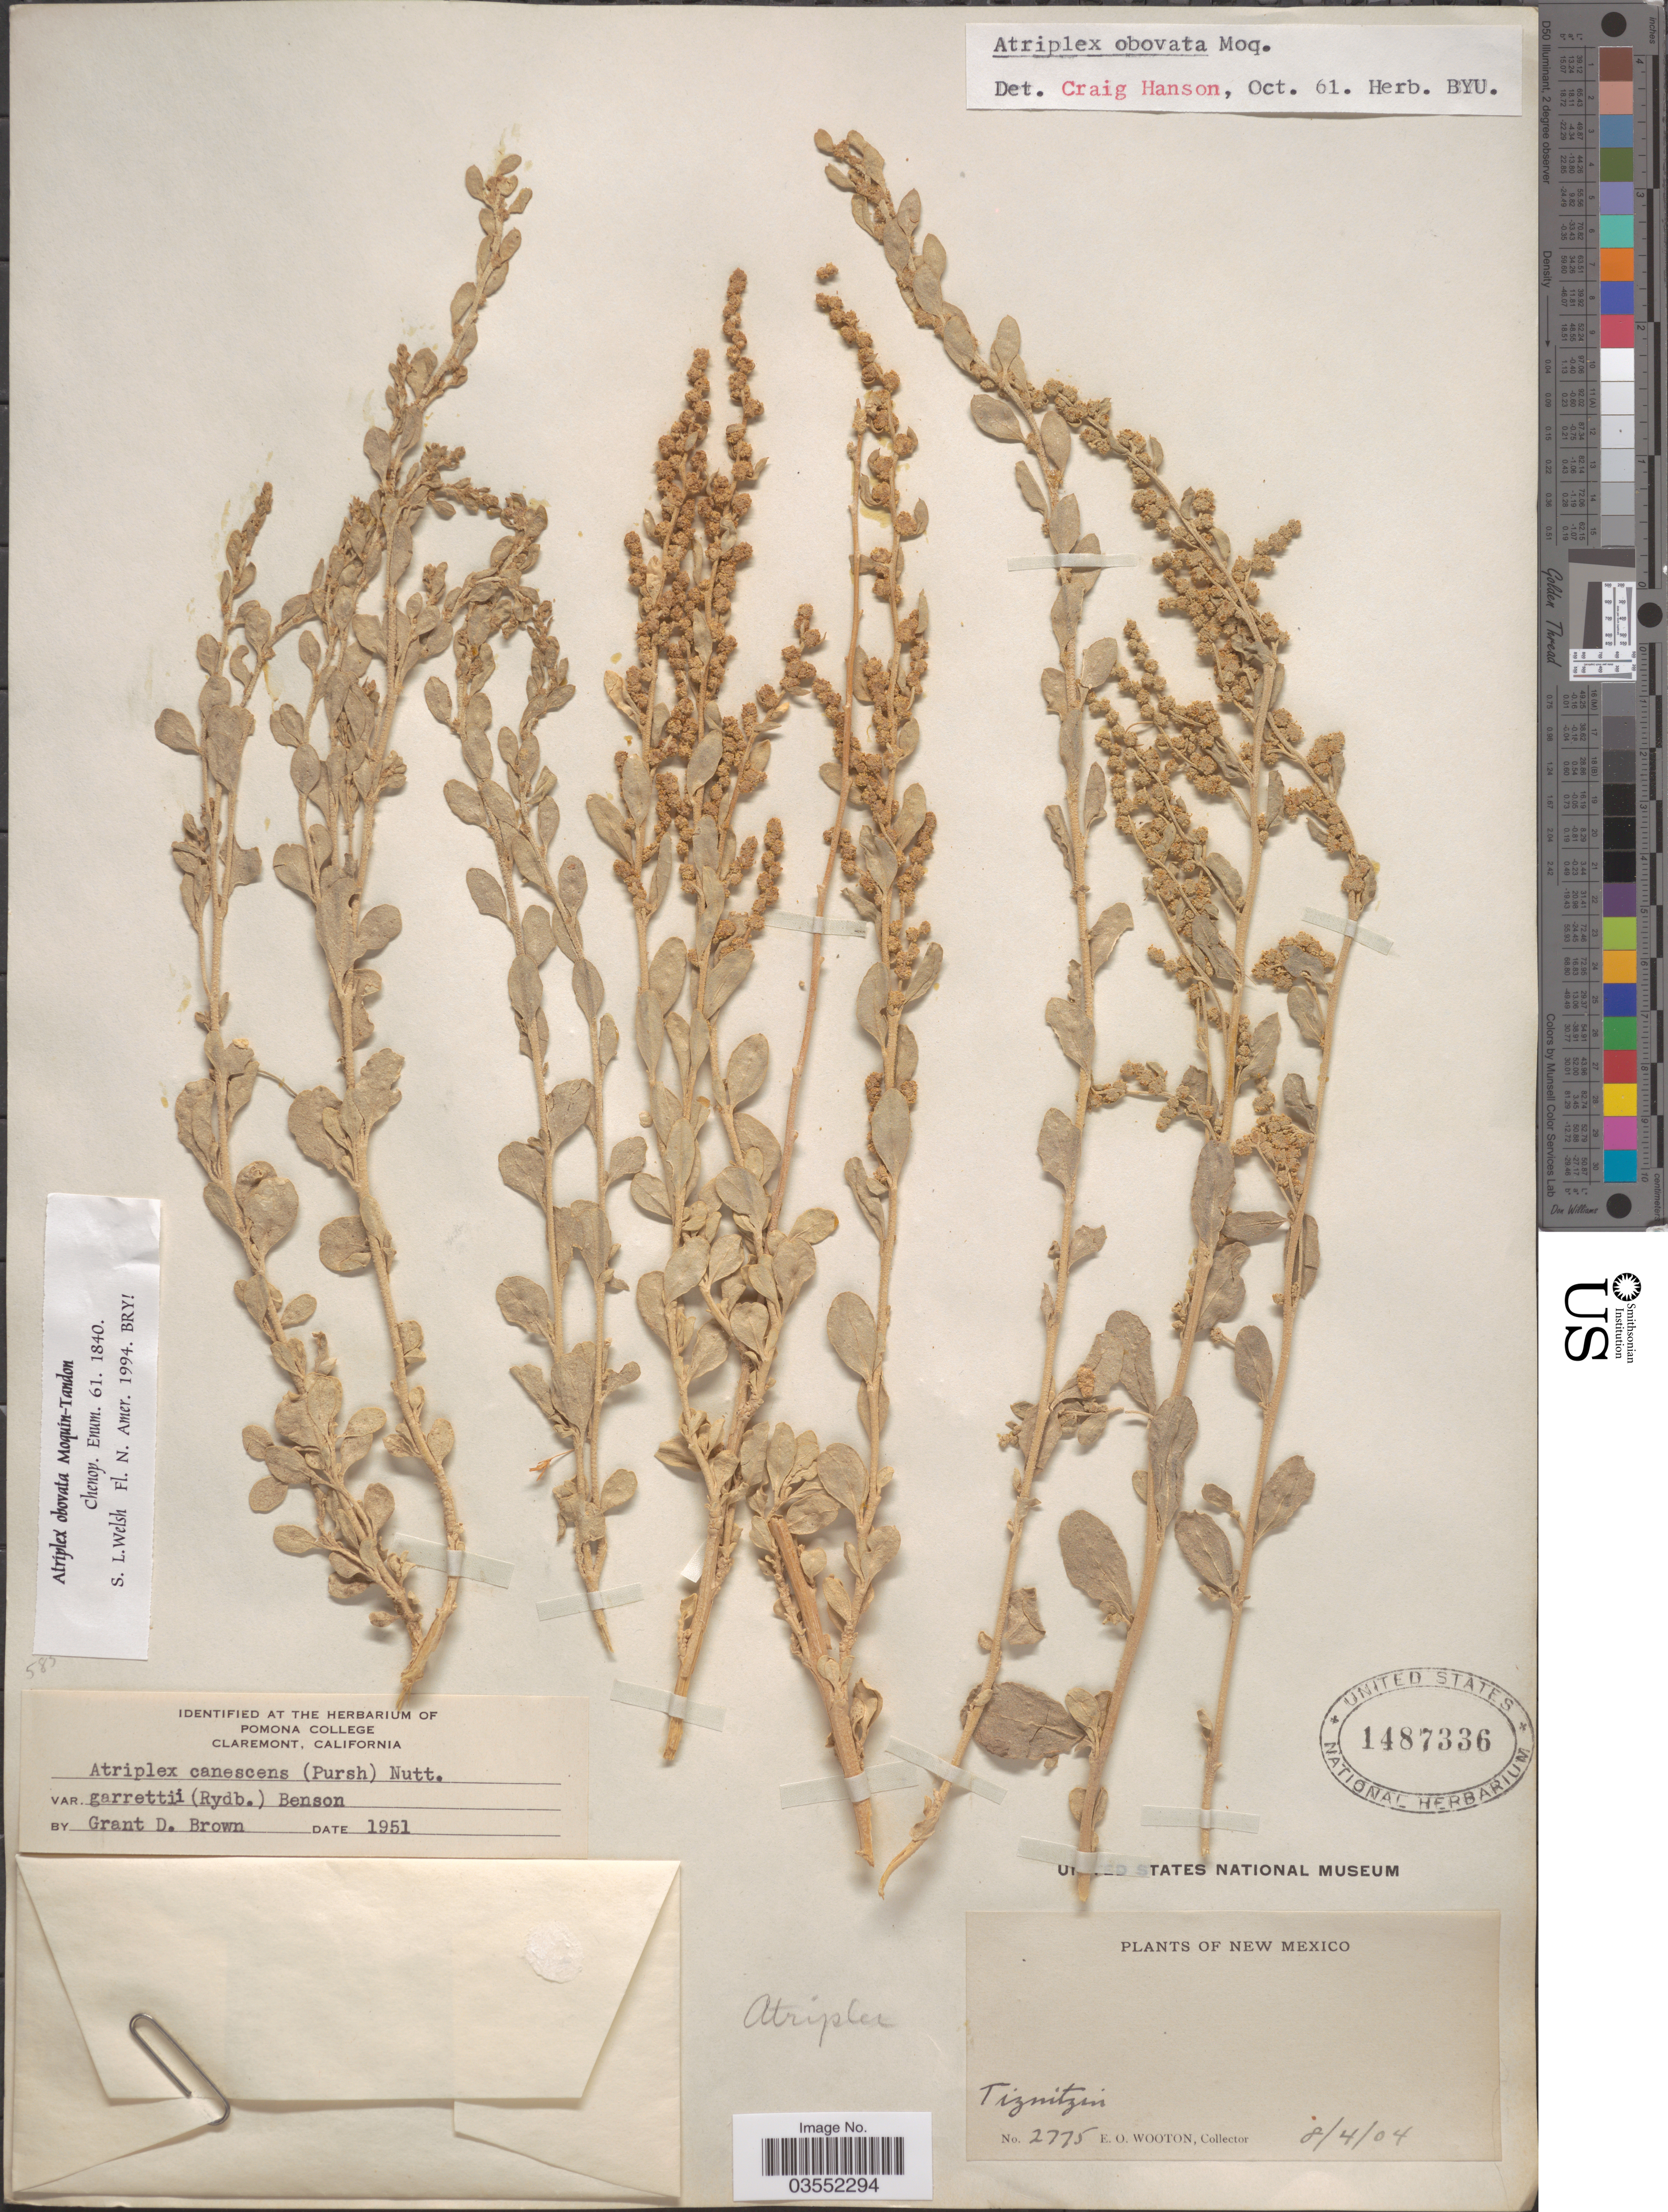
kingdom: Plantae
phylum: Tracheophyta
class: Magnoliopsida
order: Caryophyllales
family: Amaranthaceae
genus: Atriplex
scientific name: Atriplex obovata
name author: Moq.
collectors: E. O. Wooton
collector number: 2775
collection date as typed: Transcribed d/m/y: 4/8/4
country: United States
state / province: New Mexico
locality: Tiznitzin.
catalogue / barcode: US 1487336